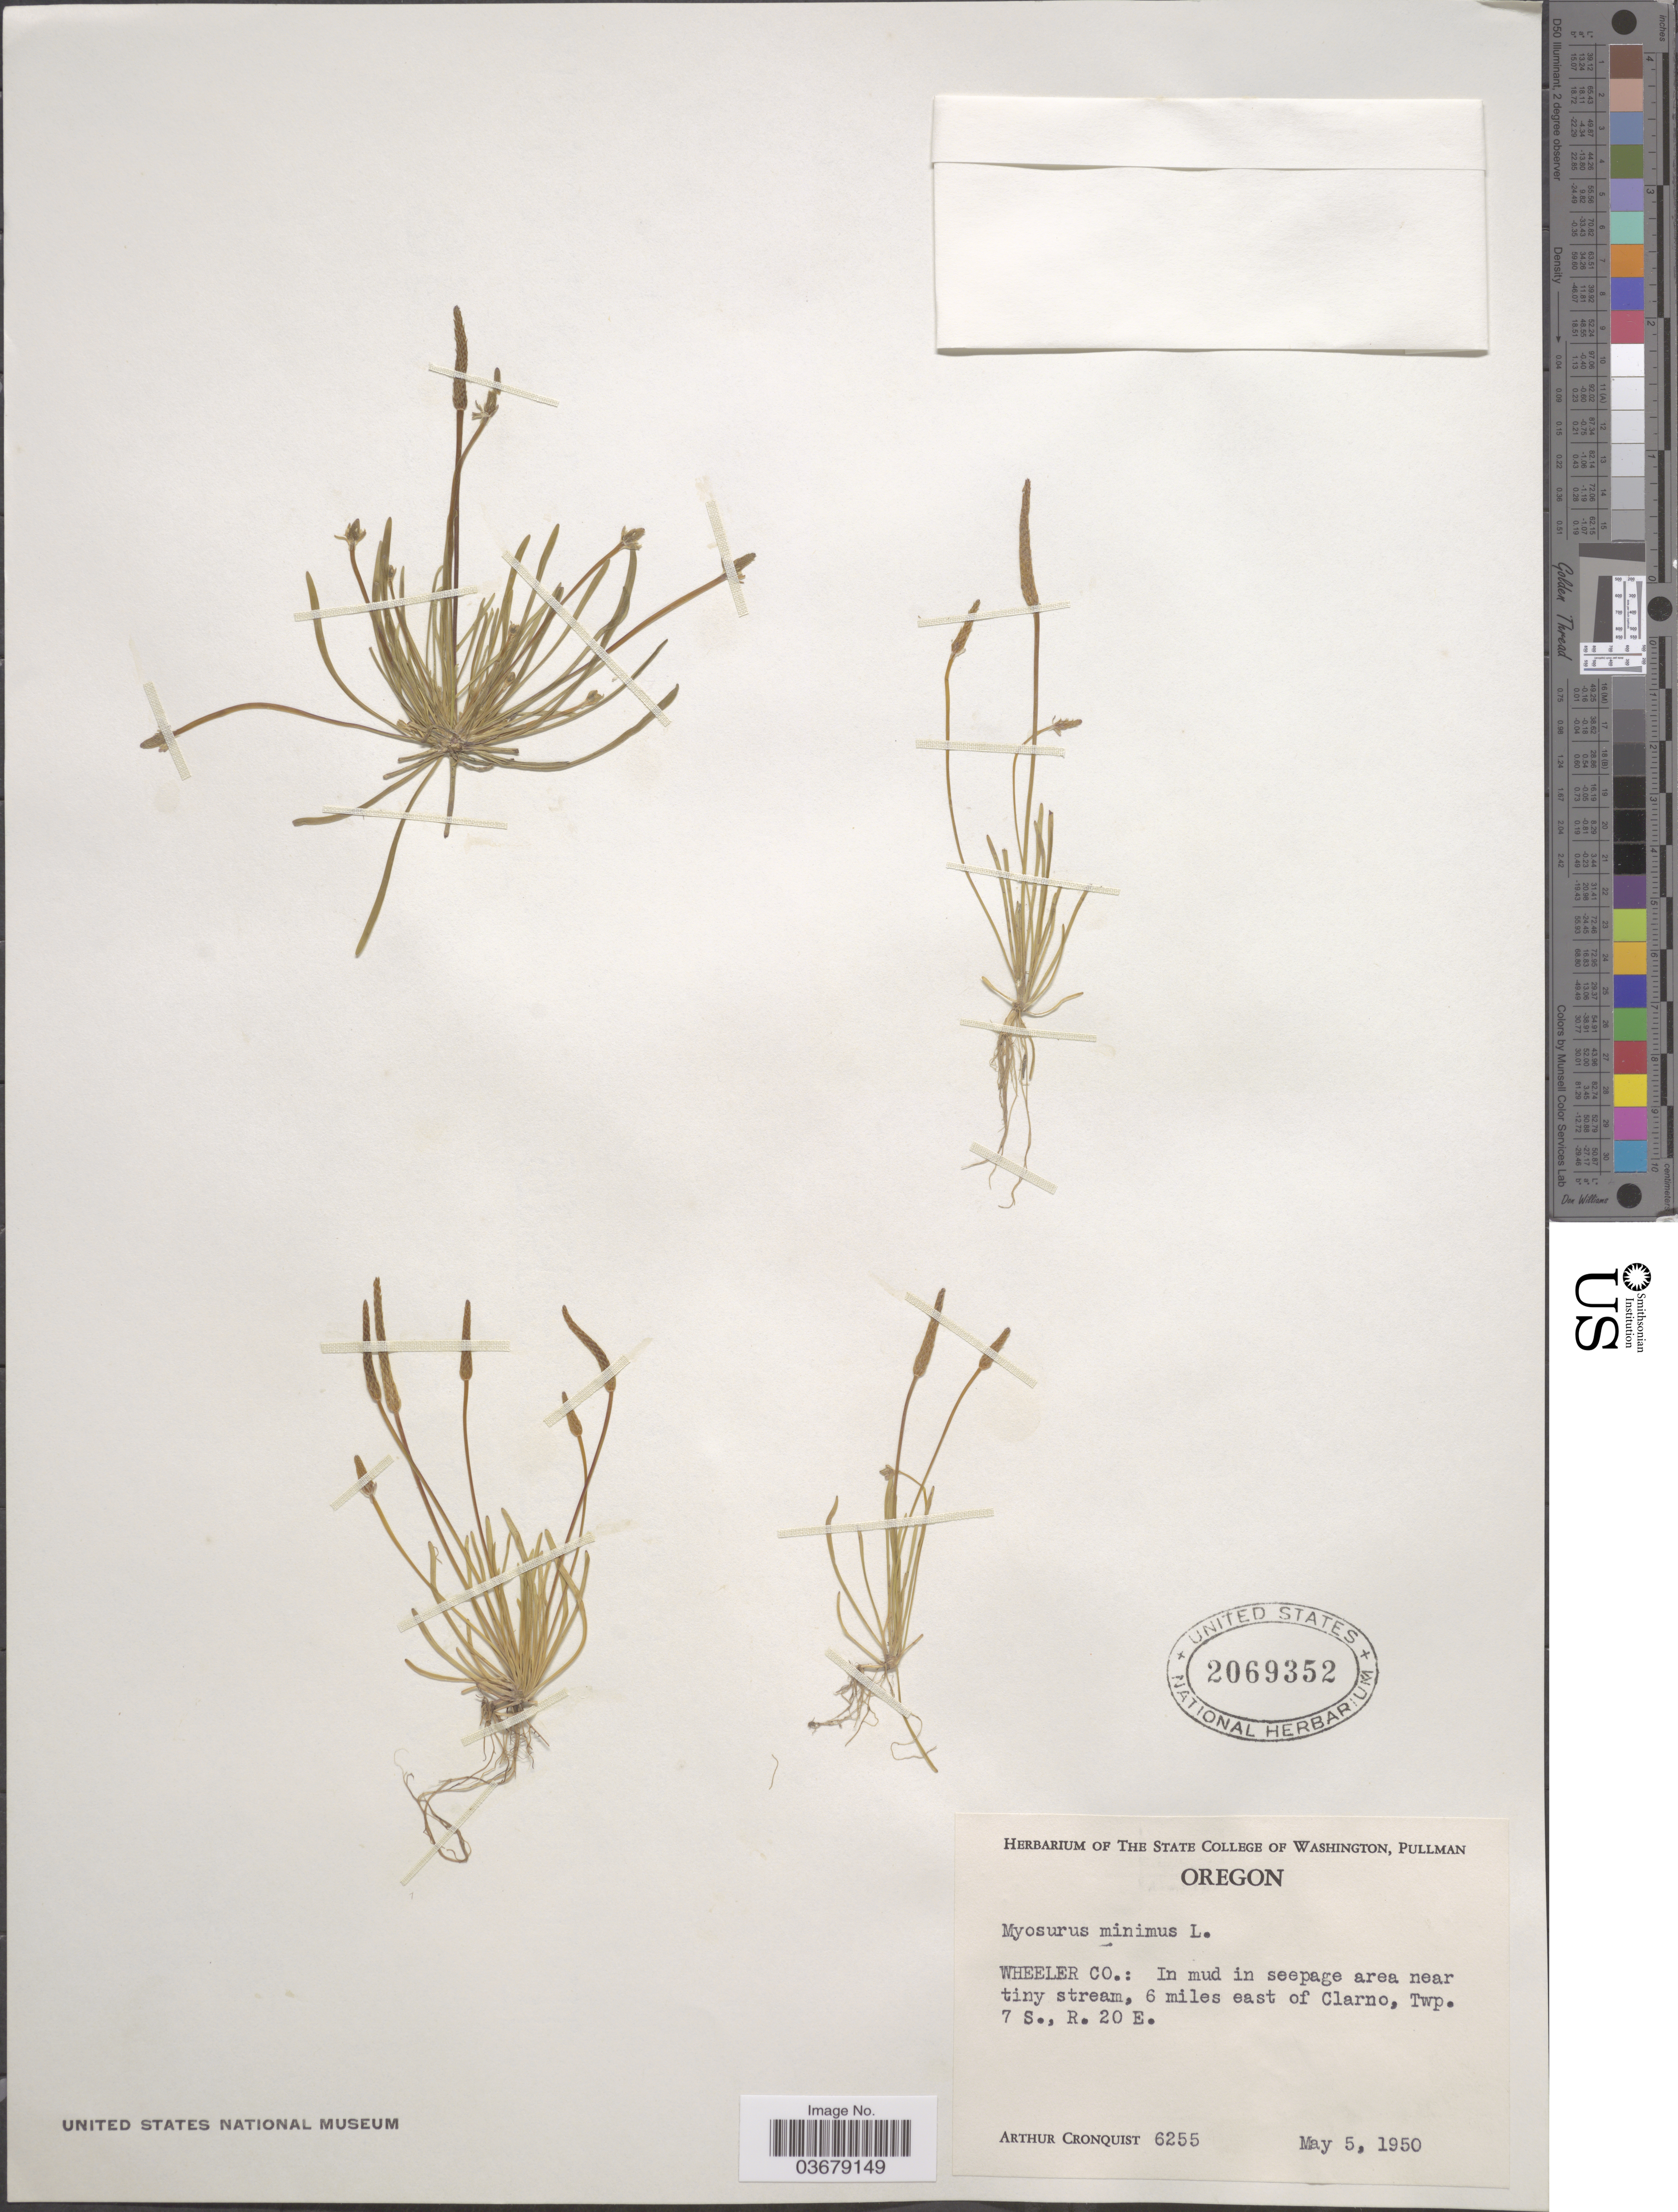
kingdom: Plantae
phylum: Tracheophyta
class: Magnoliopsida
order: Ranunculales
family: Ranunculaceae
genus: Myosurus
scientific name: Myosurus minimus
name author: L.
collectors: A. J. Cronquist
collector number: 6255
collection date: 1950-05-05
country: United States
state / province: Oregon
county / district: Wheeler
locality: Wheeler Co.: 6 miles east of Clarno, Twp. 7 S., R. 20 E.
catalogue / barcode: US 2069352